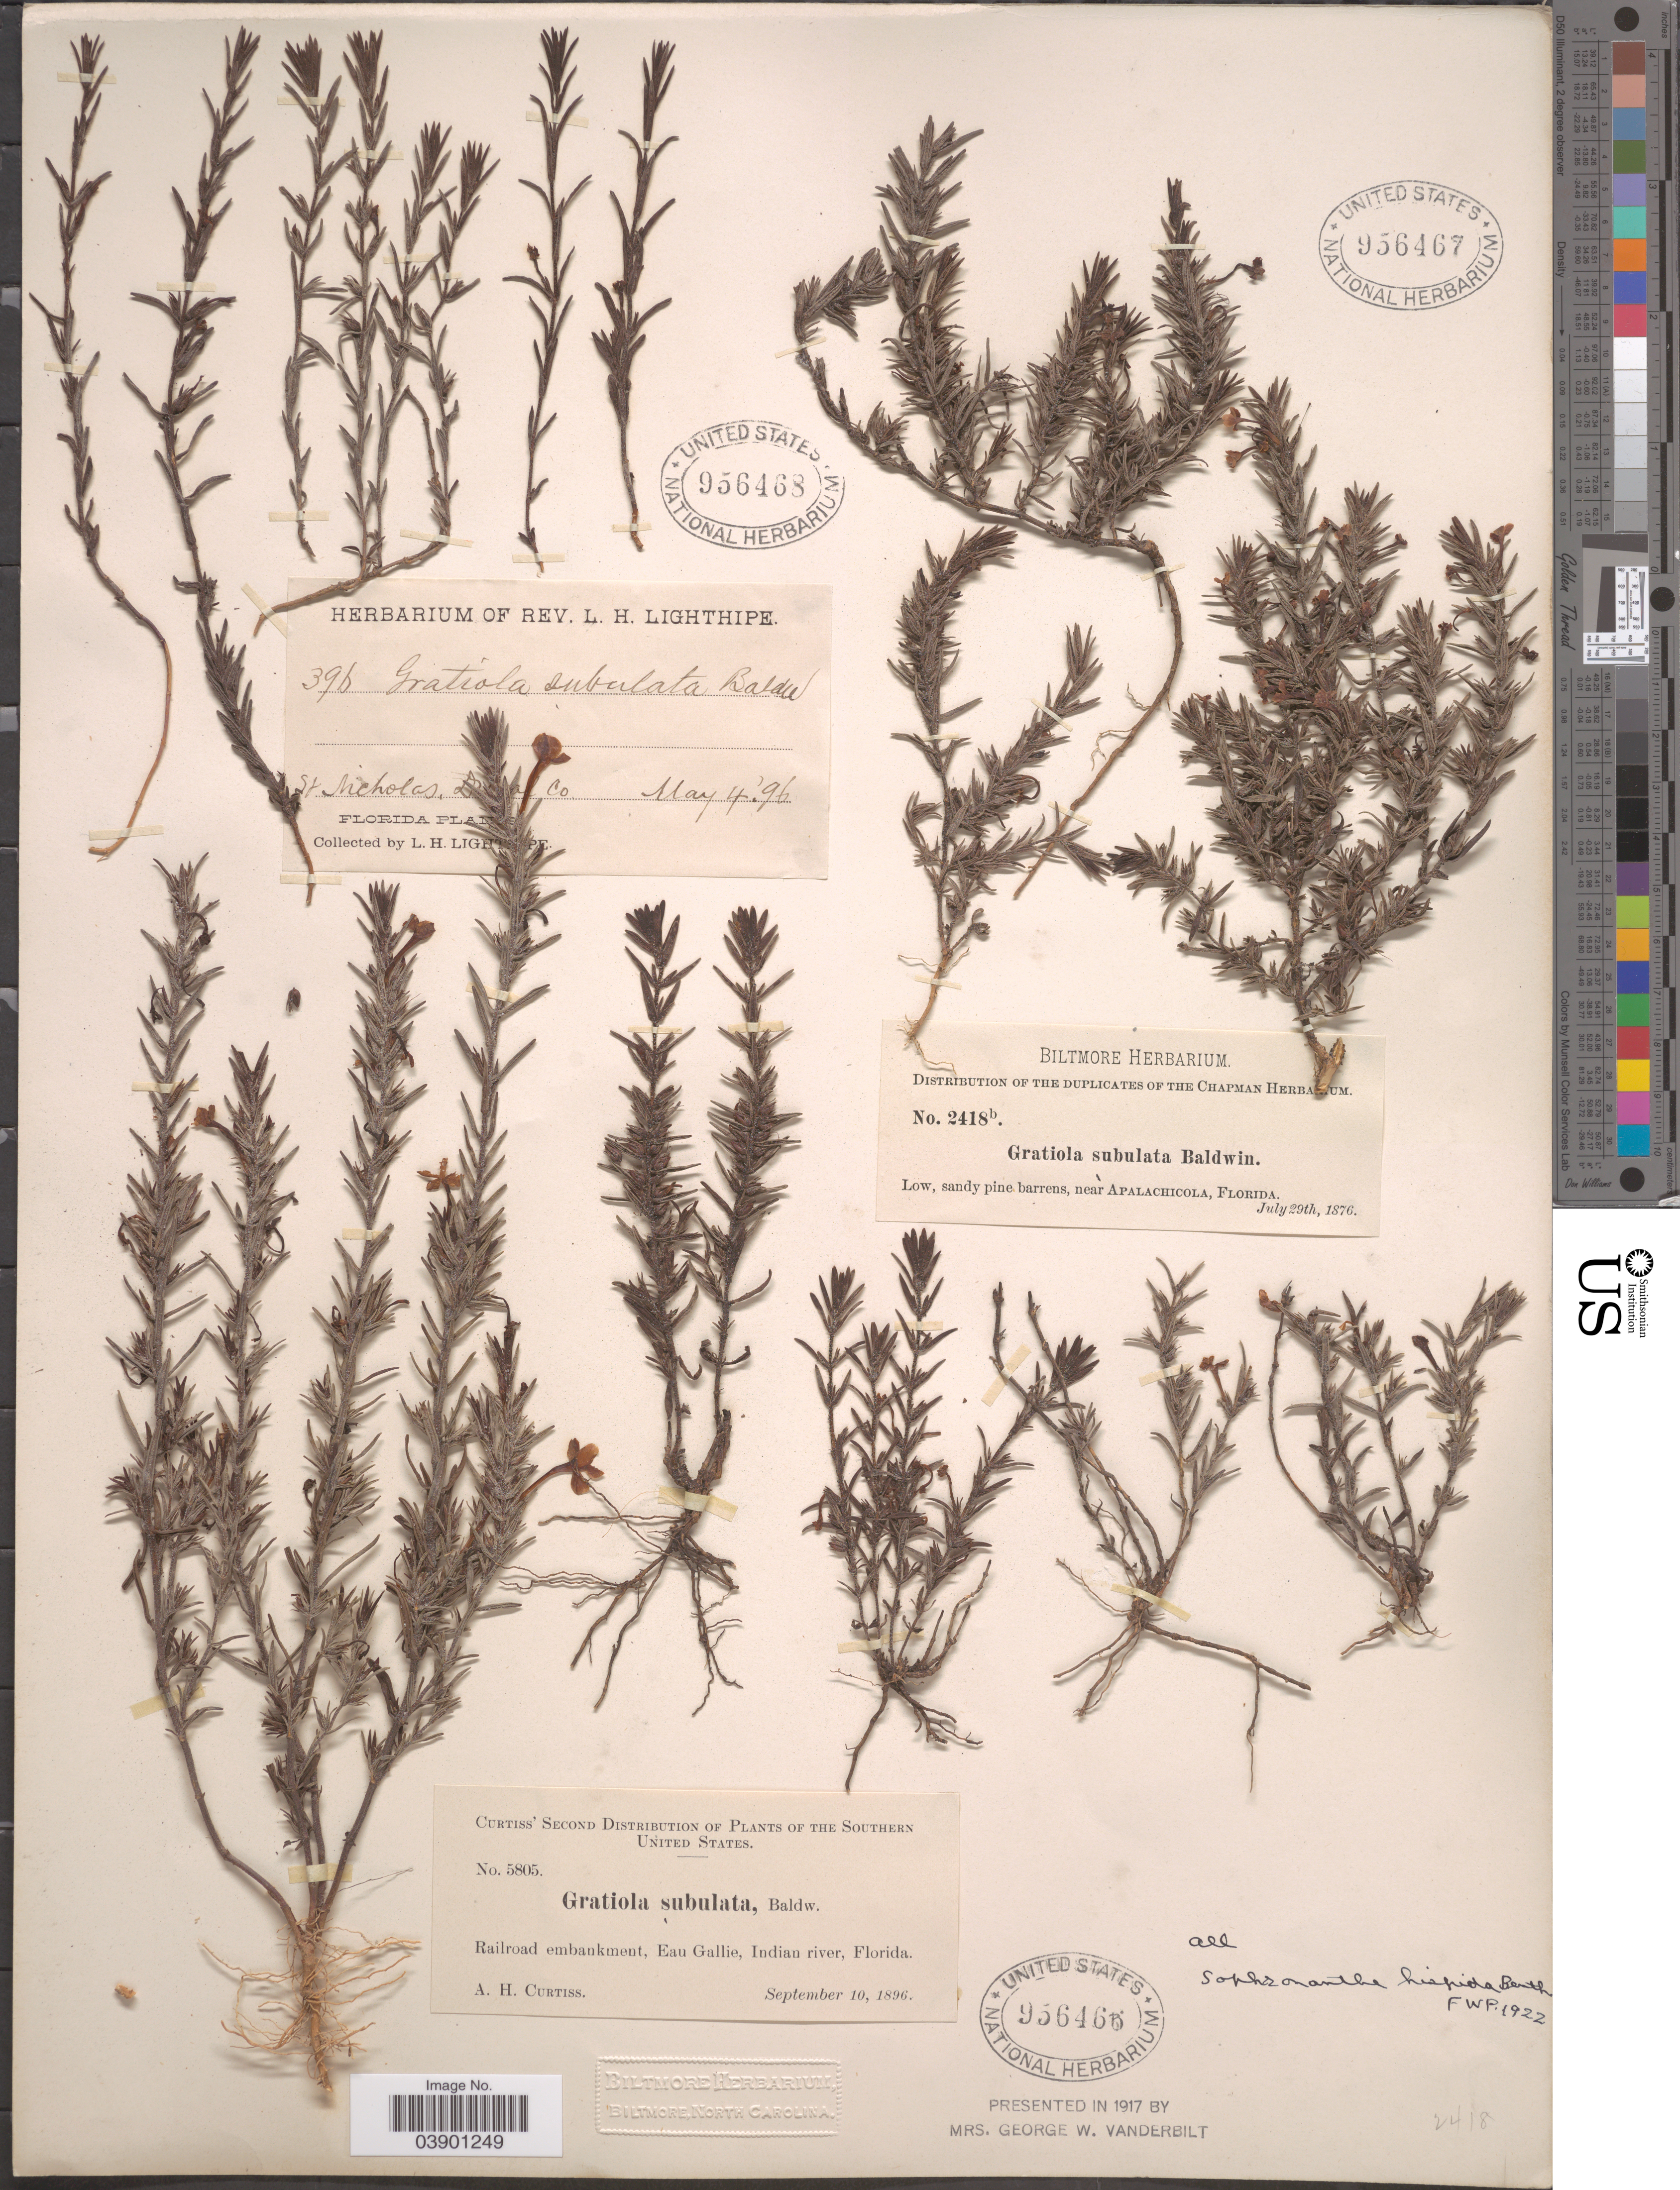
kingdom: Plantae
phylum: Tracheophyta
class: Magnoliopsida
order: Lamiales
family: Plantaginaceae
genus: Sophronanthe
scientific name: Sophronanthe hispida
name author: Benth. ex Lindl.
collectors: ex herb. Biltmore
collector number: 2418b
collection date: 1876-07-29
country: United States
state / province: Florida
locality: Sandy pine barrens, near Apalachicola.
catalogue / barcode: US 956467-2